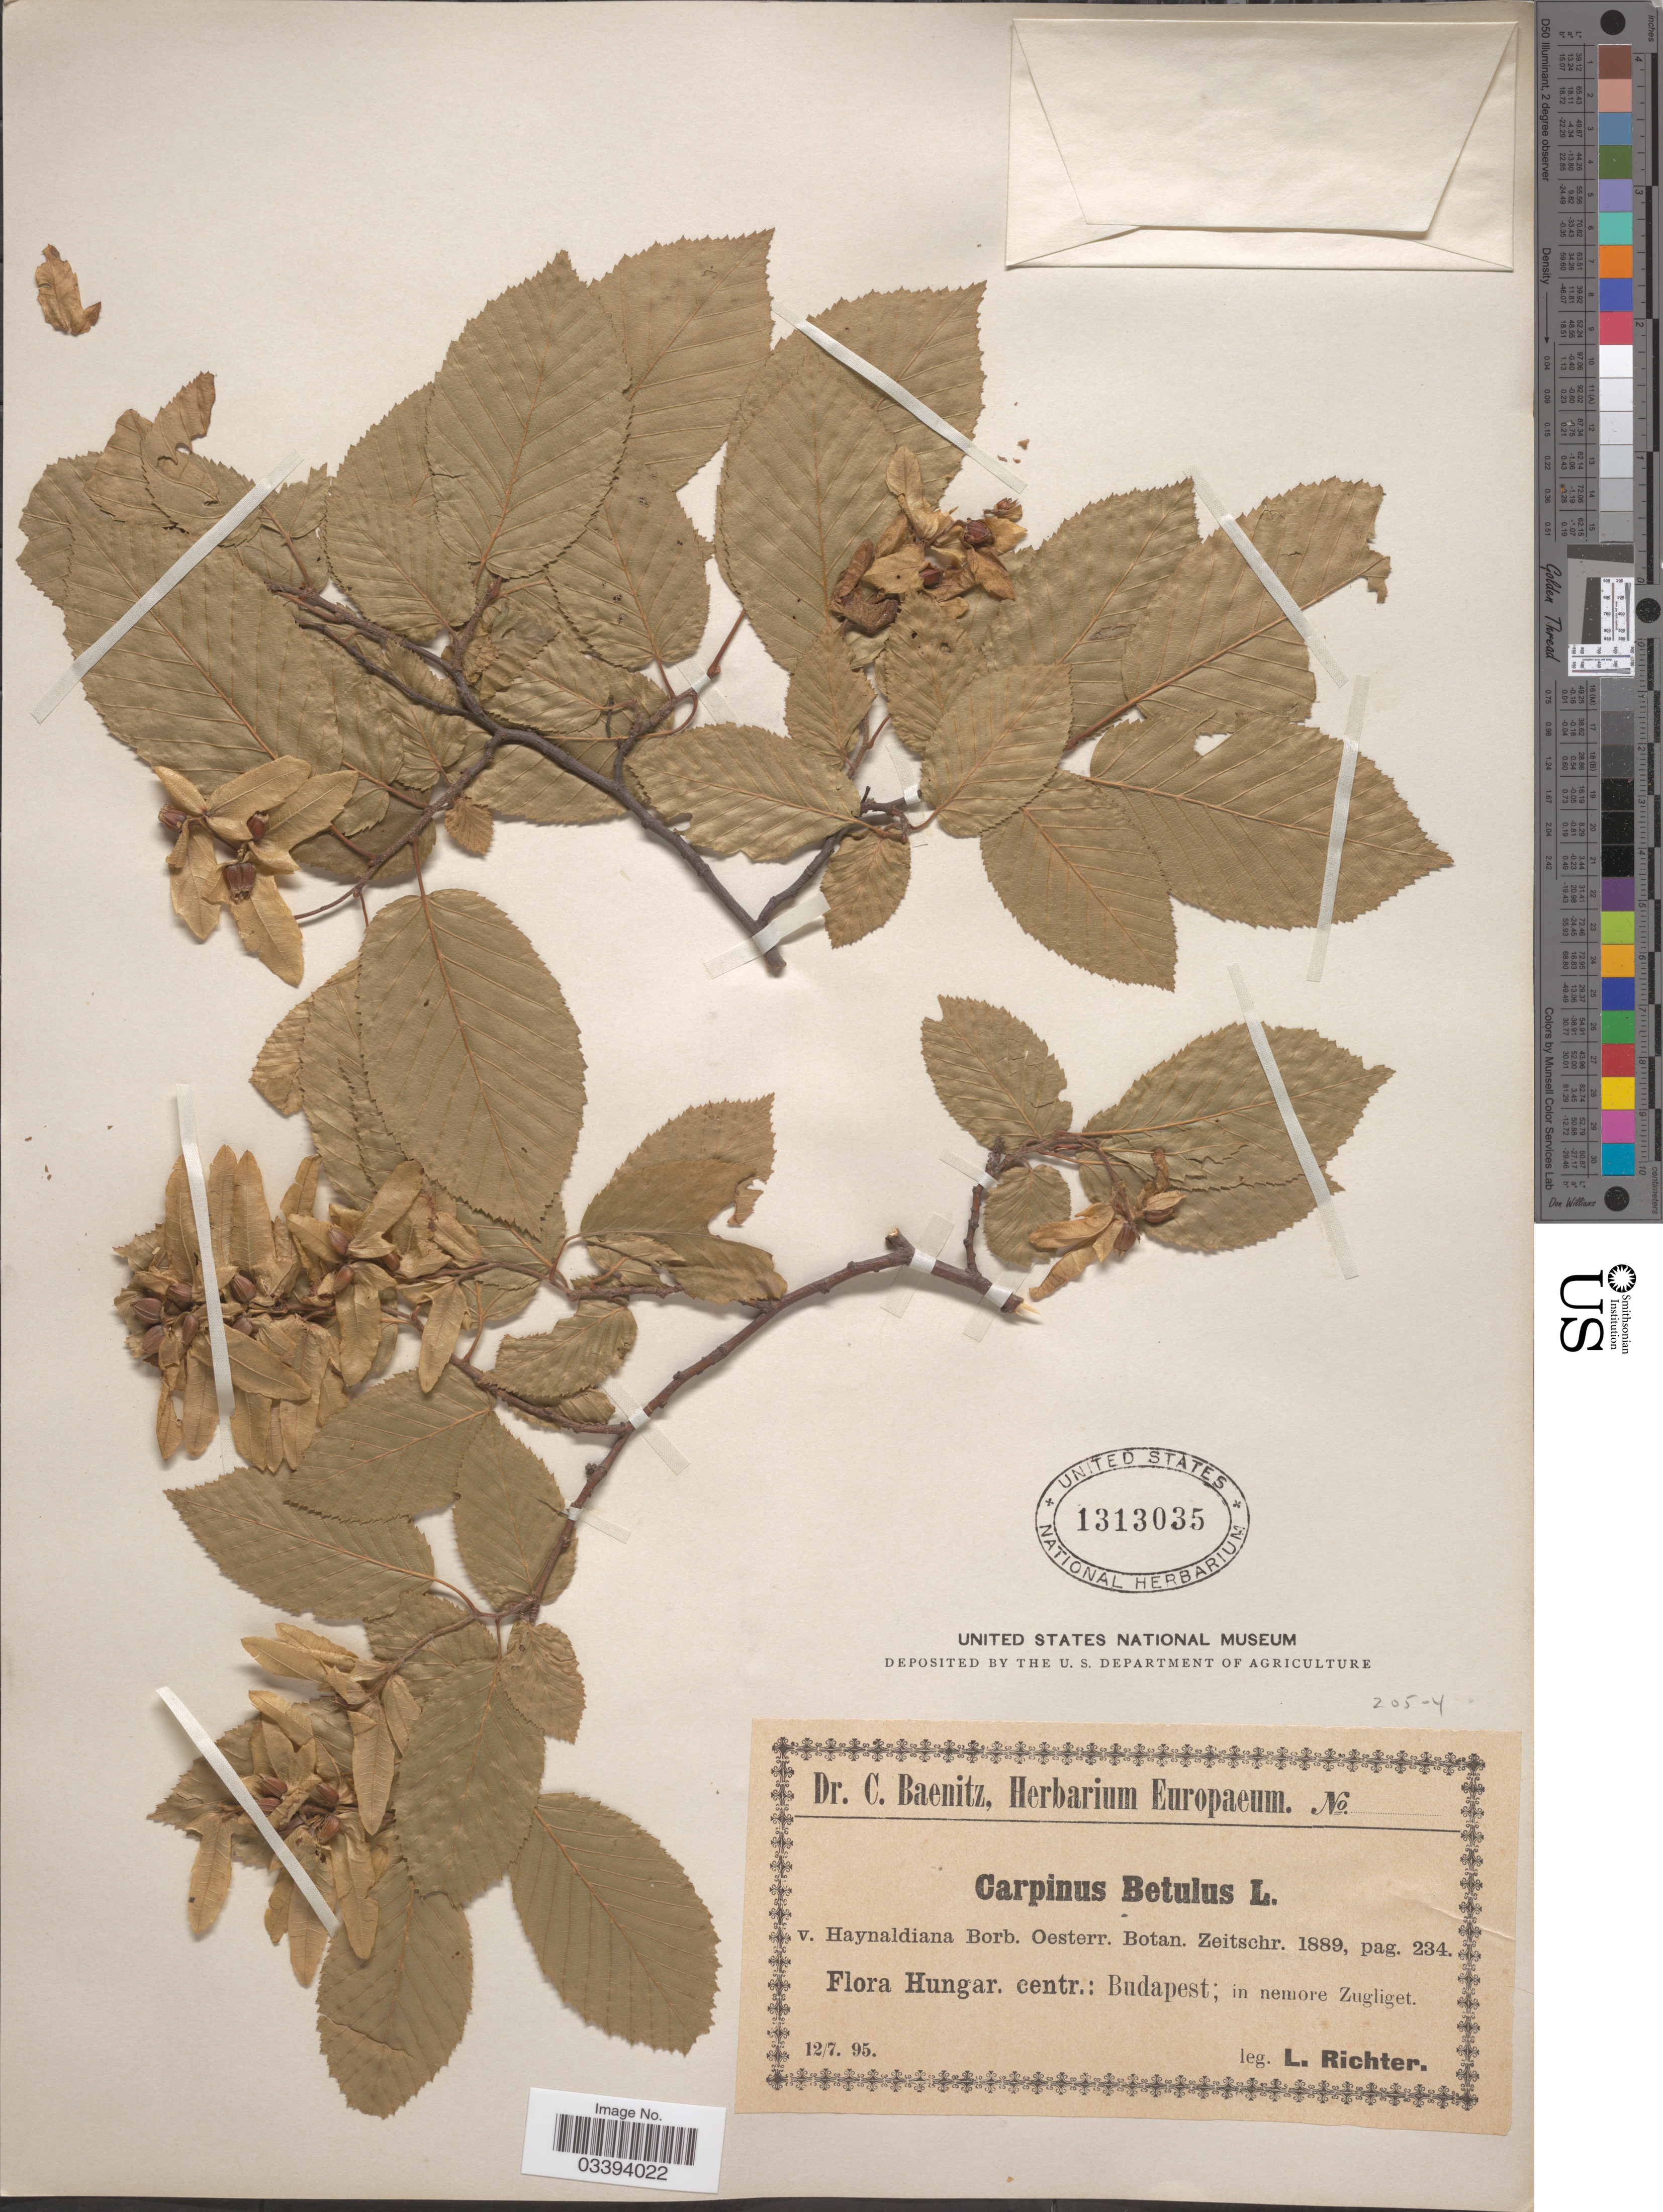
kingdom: Plantae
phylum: Tracheophyta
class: Magnoliopsida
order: Fagales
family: Betulaceae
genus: Carpinus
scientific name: Carpinus betulus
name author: L.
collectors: L. Richter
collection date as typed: Transcribed d/m/y: 12/7/95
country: Hungary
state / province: Budapest, Capital District of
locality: Hungar. centr.: in nemore Zugliget.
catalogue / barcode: US 1313035